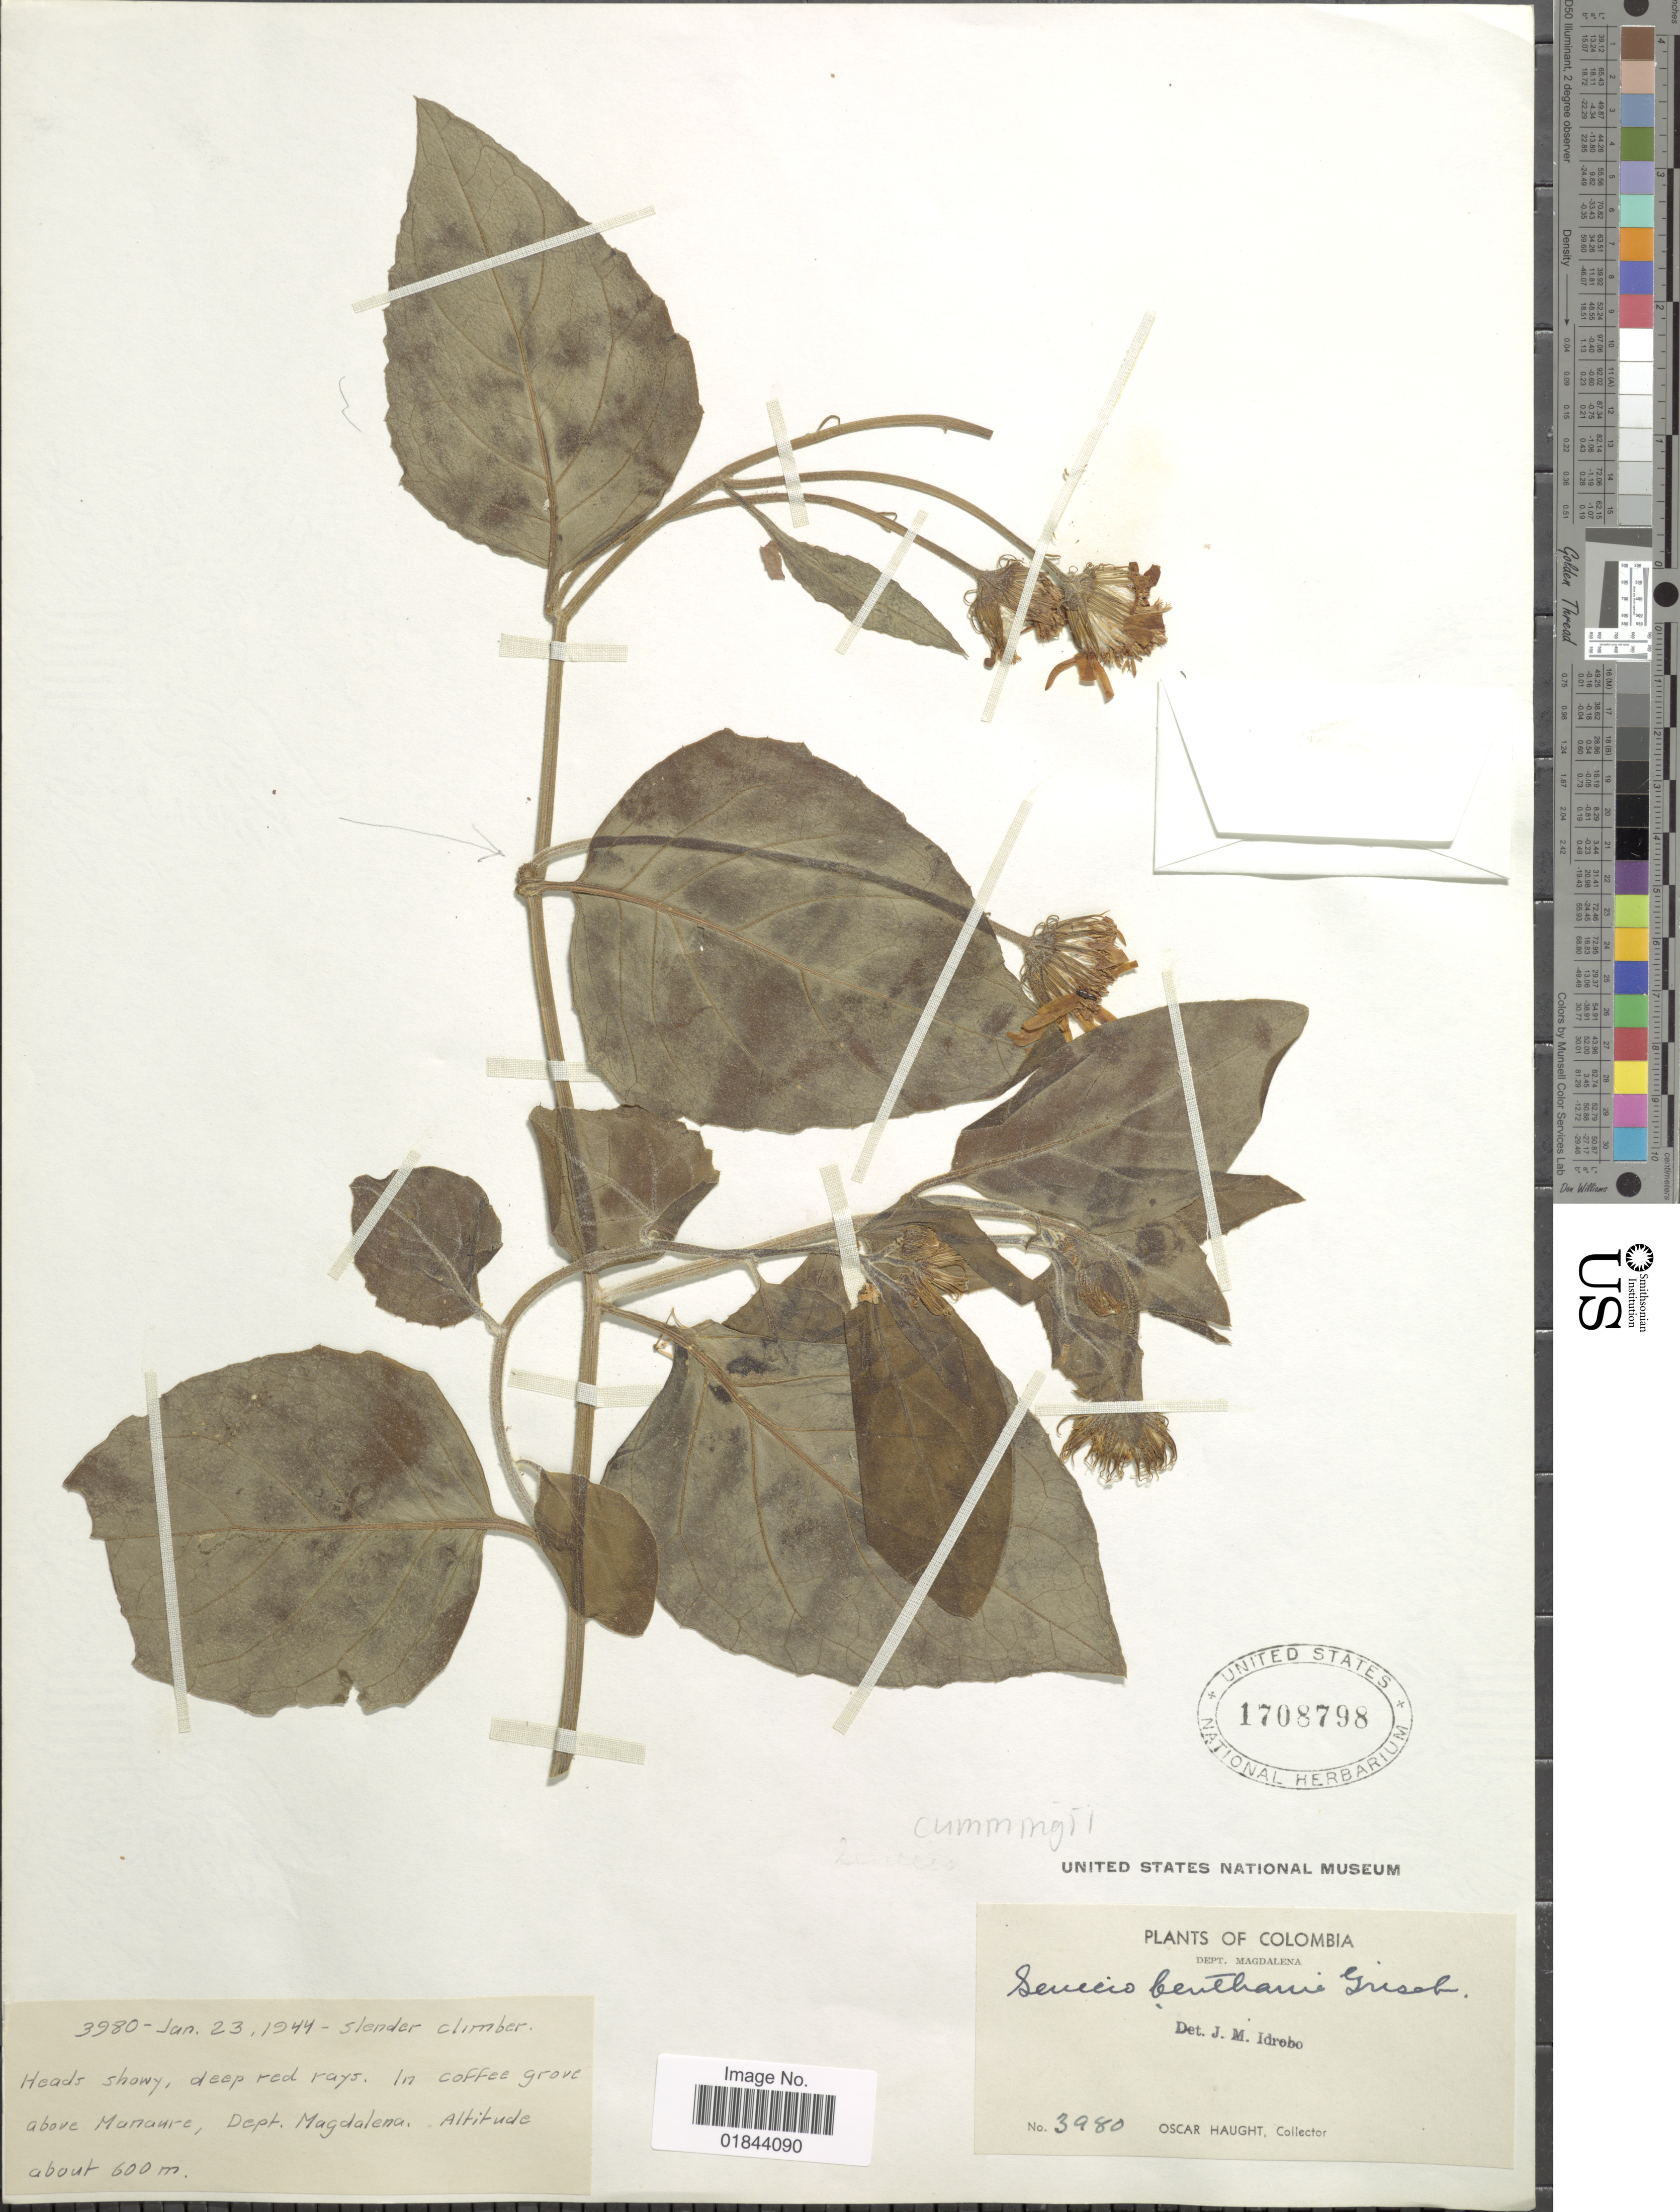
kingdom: Plantae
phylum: Tracheophyta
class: Magnoliopsida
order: Asterales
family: Asteraceae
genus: Pseudogynoxys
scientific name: Pseudogynoxys cummingii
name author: (Benth.) H. Rob. & Cuatrec.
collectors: O. L. Haught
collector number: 3980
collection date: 1944-06-23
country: Colombia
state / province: Magdalena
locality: In coffee grove above Manaure, Dept Magdalna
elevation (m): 600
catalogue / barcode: US 17058798